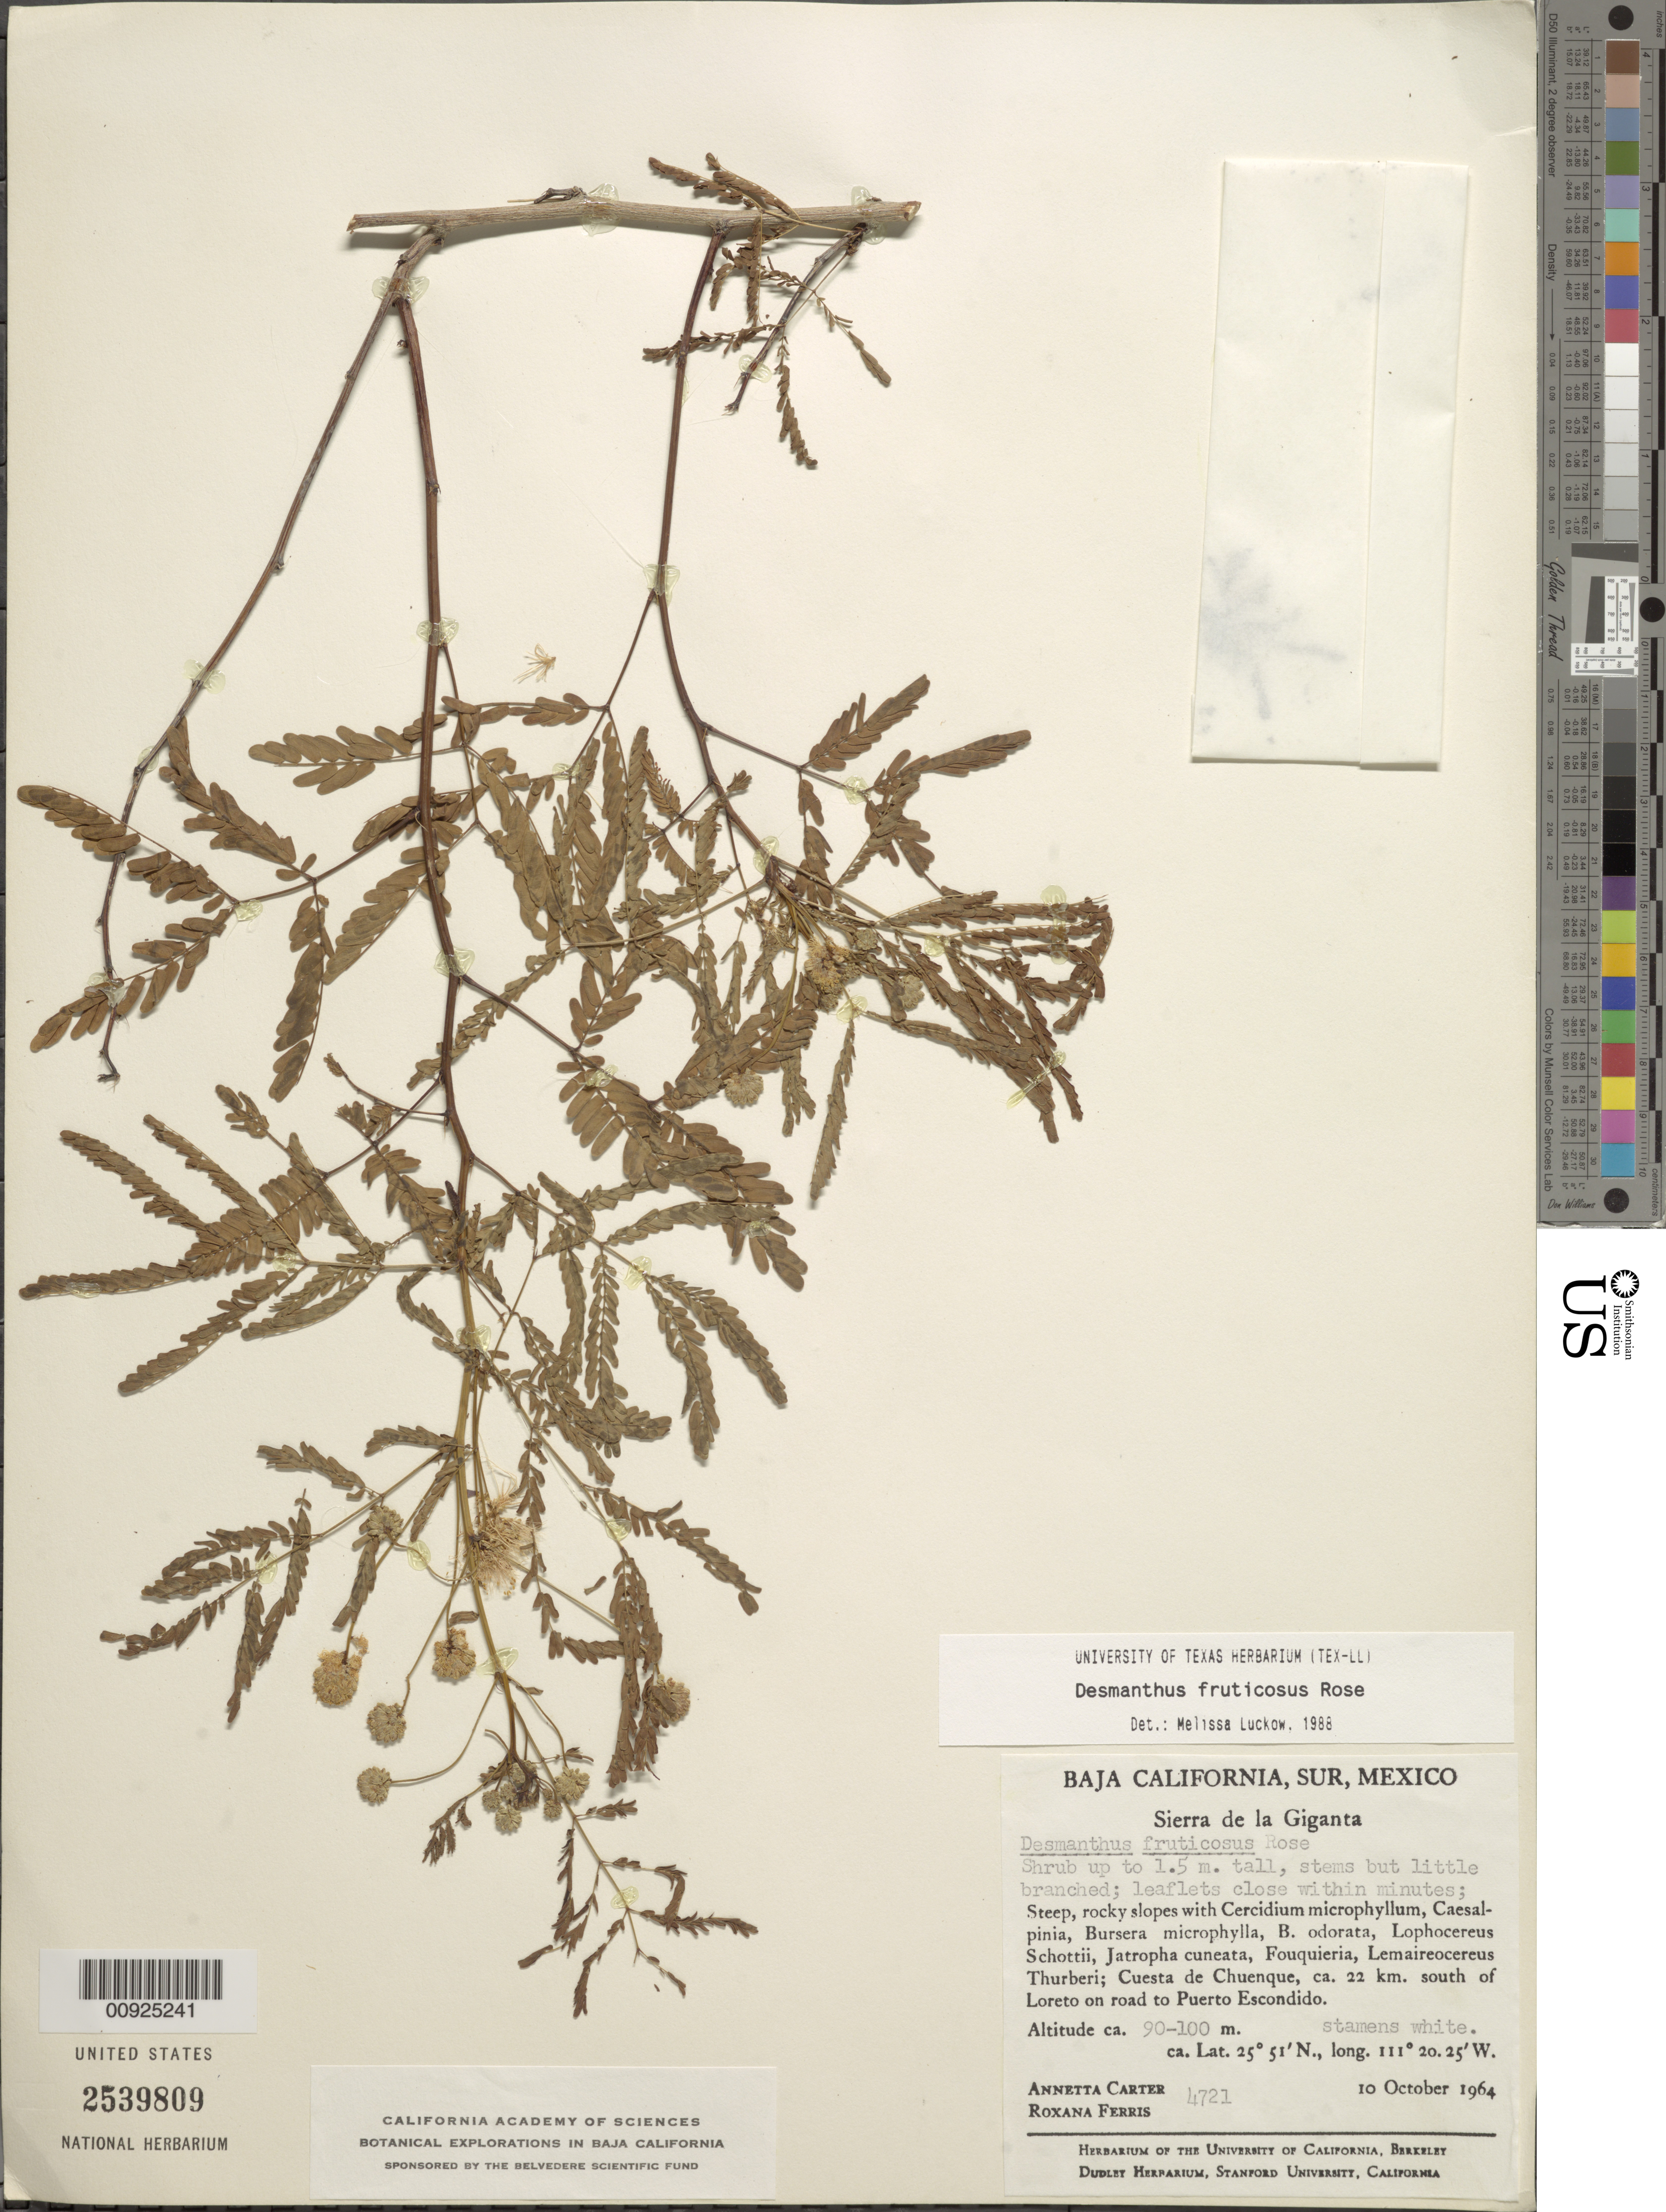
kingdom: Plantae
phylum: Tracheophyta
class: Magnoliopsida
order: Fabales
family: Fabaceae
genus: Desmanthus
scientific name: Desmanthus fruticosus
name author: Rose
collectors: A. Carter & R. S. Ferris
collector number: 4721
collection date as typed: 10 Oct 1964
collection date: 1964-10-10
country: Mexico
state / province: Baja California Sur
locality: Cuesta de Chuenque, ca. 22 km. south of Loreto on road to Puerto Escondido. Baja California Sur. Sierra de la Giganta.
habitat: Steep, rocky slopes with Cercidium microphyllum, Caesalpinia, Bursera microphylla, B. odorata, Lophocereus schottii, Jatropha cuneata, Fouquieria, Lemaireocereus thurberi.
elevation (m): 100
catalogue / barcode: US 2539809